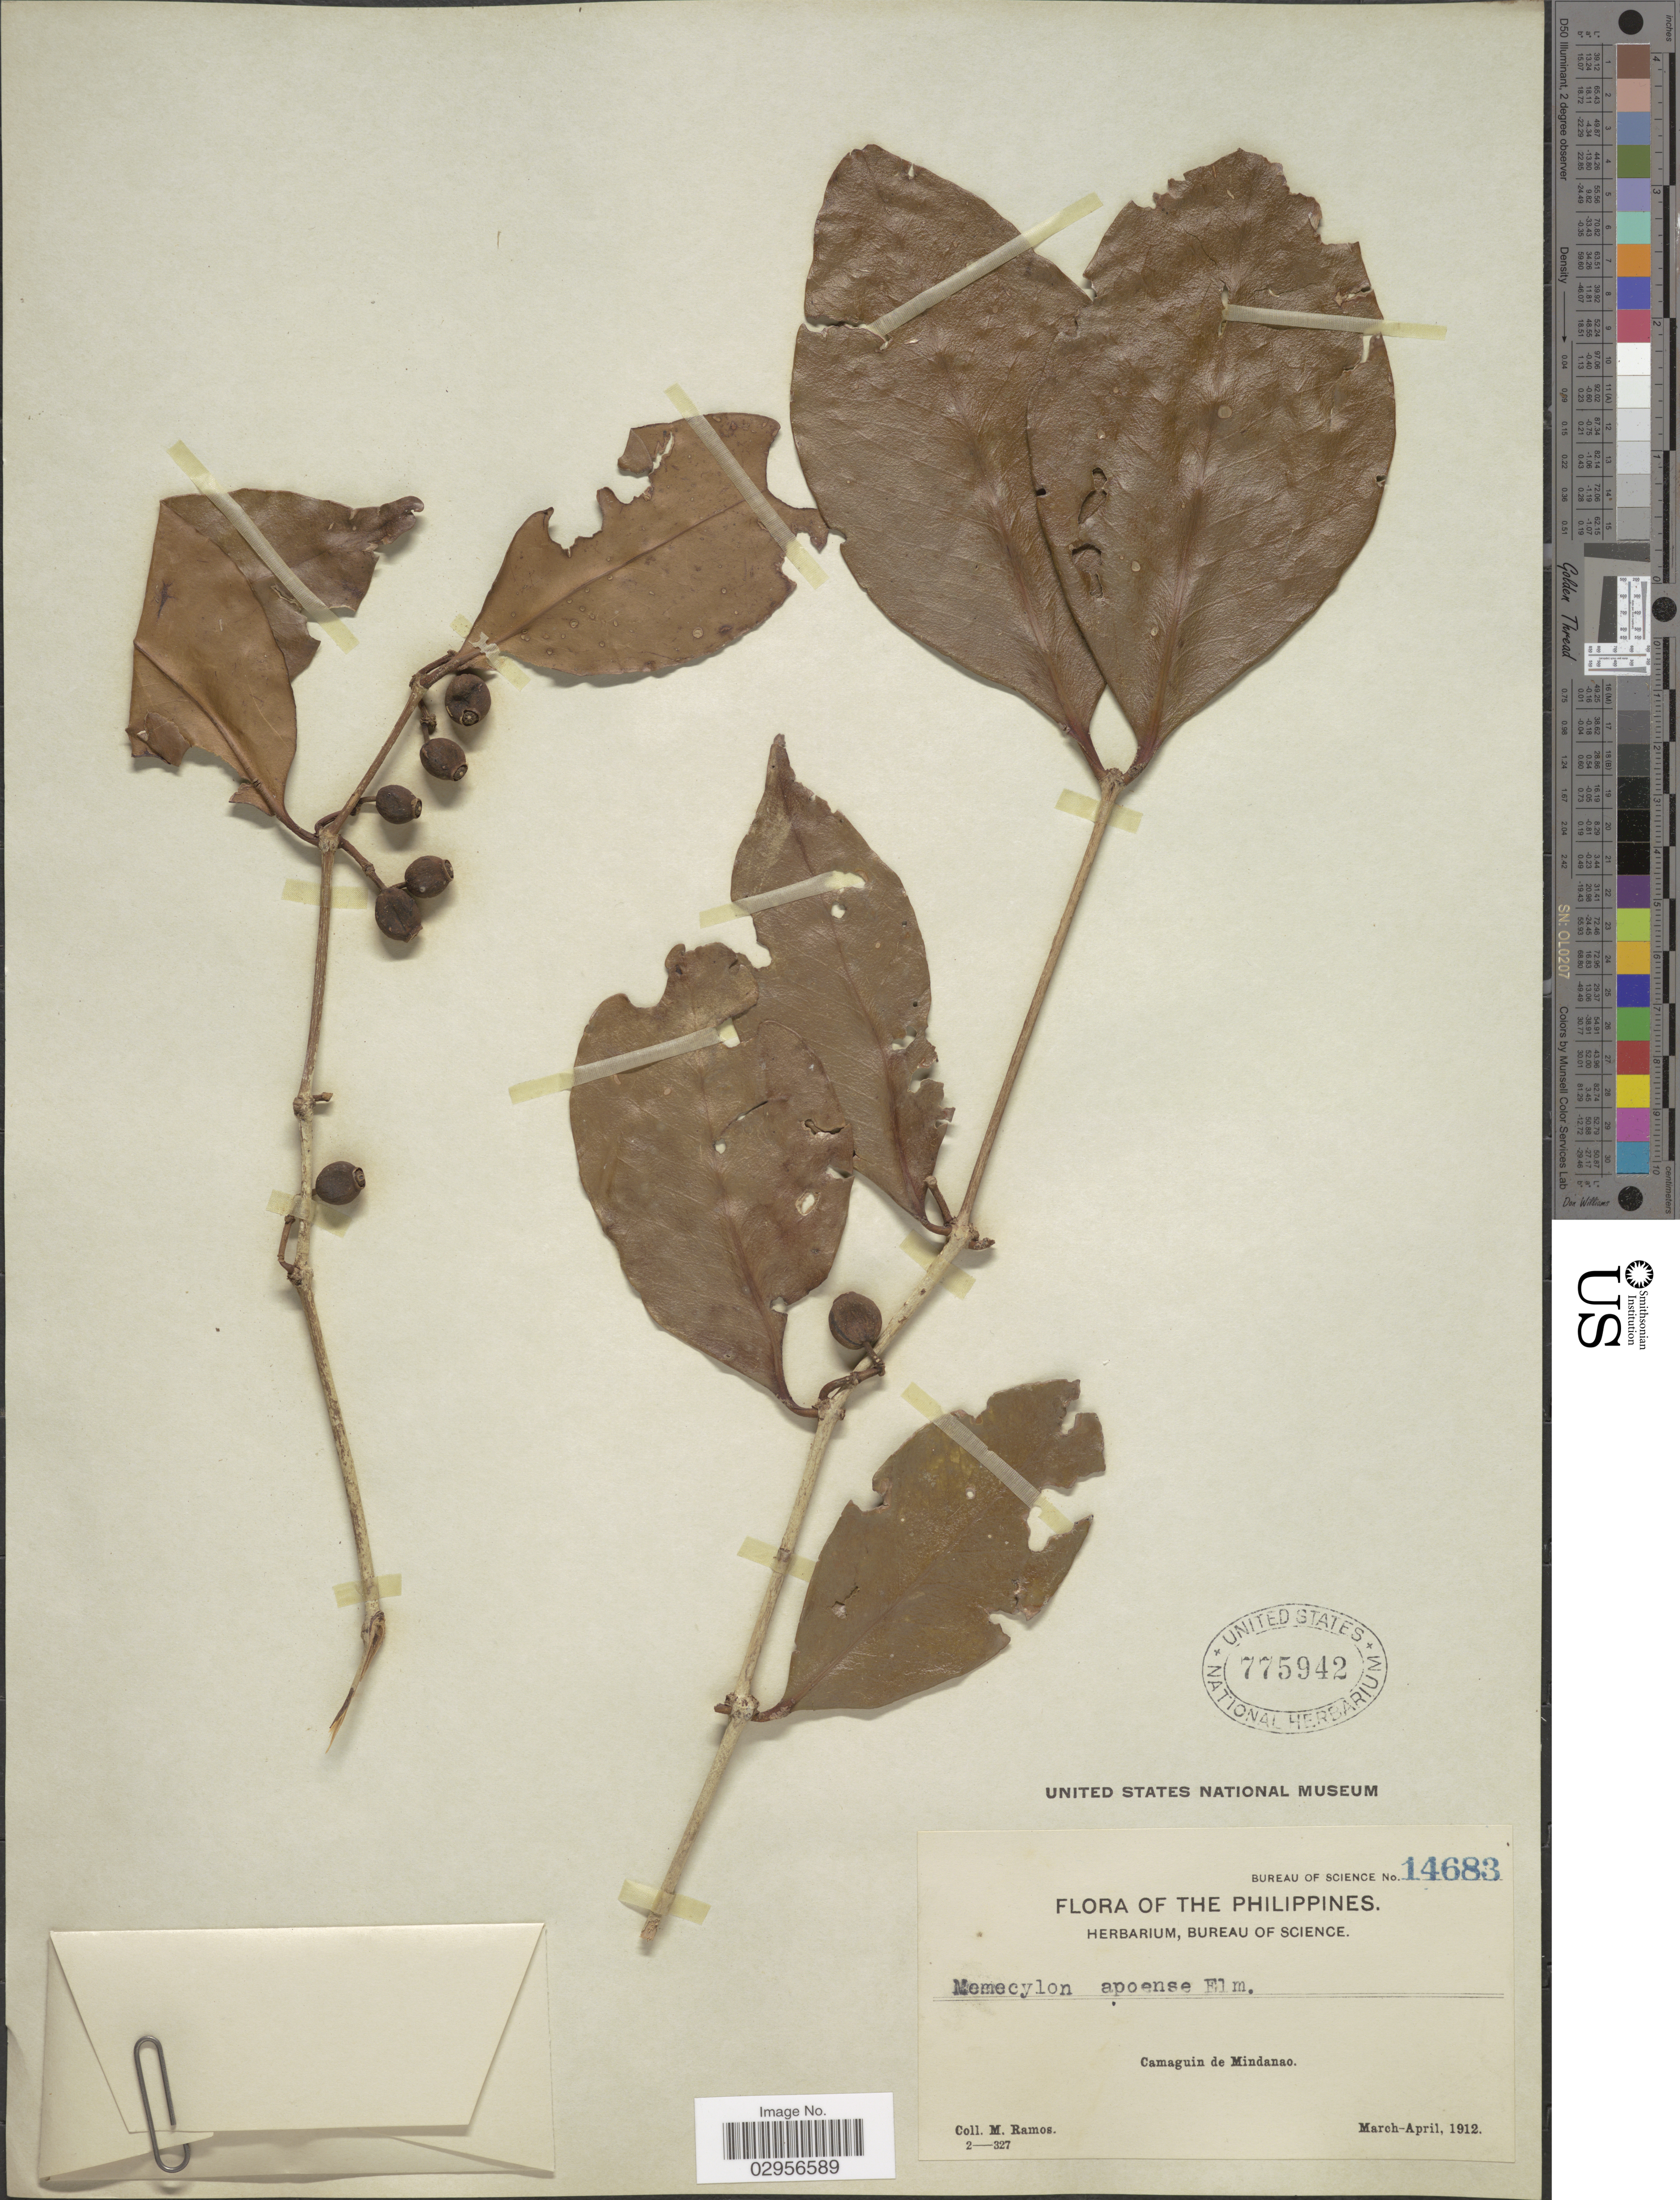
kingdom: Plantae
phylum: Tracheophyta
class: Magnoliopsida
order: Myrtales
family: Melastomataceae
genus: Memecylon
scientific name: Memecylon apoense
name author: Elmer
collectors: M. Ramos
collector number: Bureau of Science 14683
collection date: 1912-03/1912-04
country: Philippines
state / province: Northern Mindanao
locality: Camaguin de Mindanao.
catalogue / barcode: US 775942